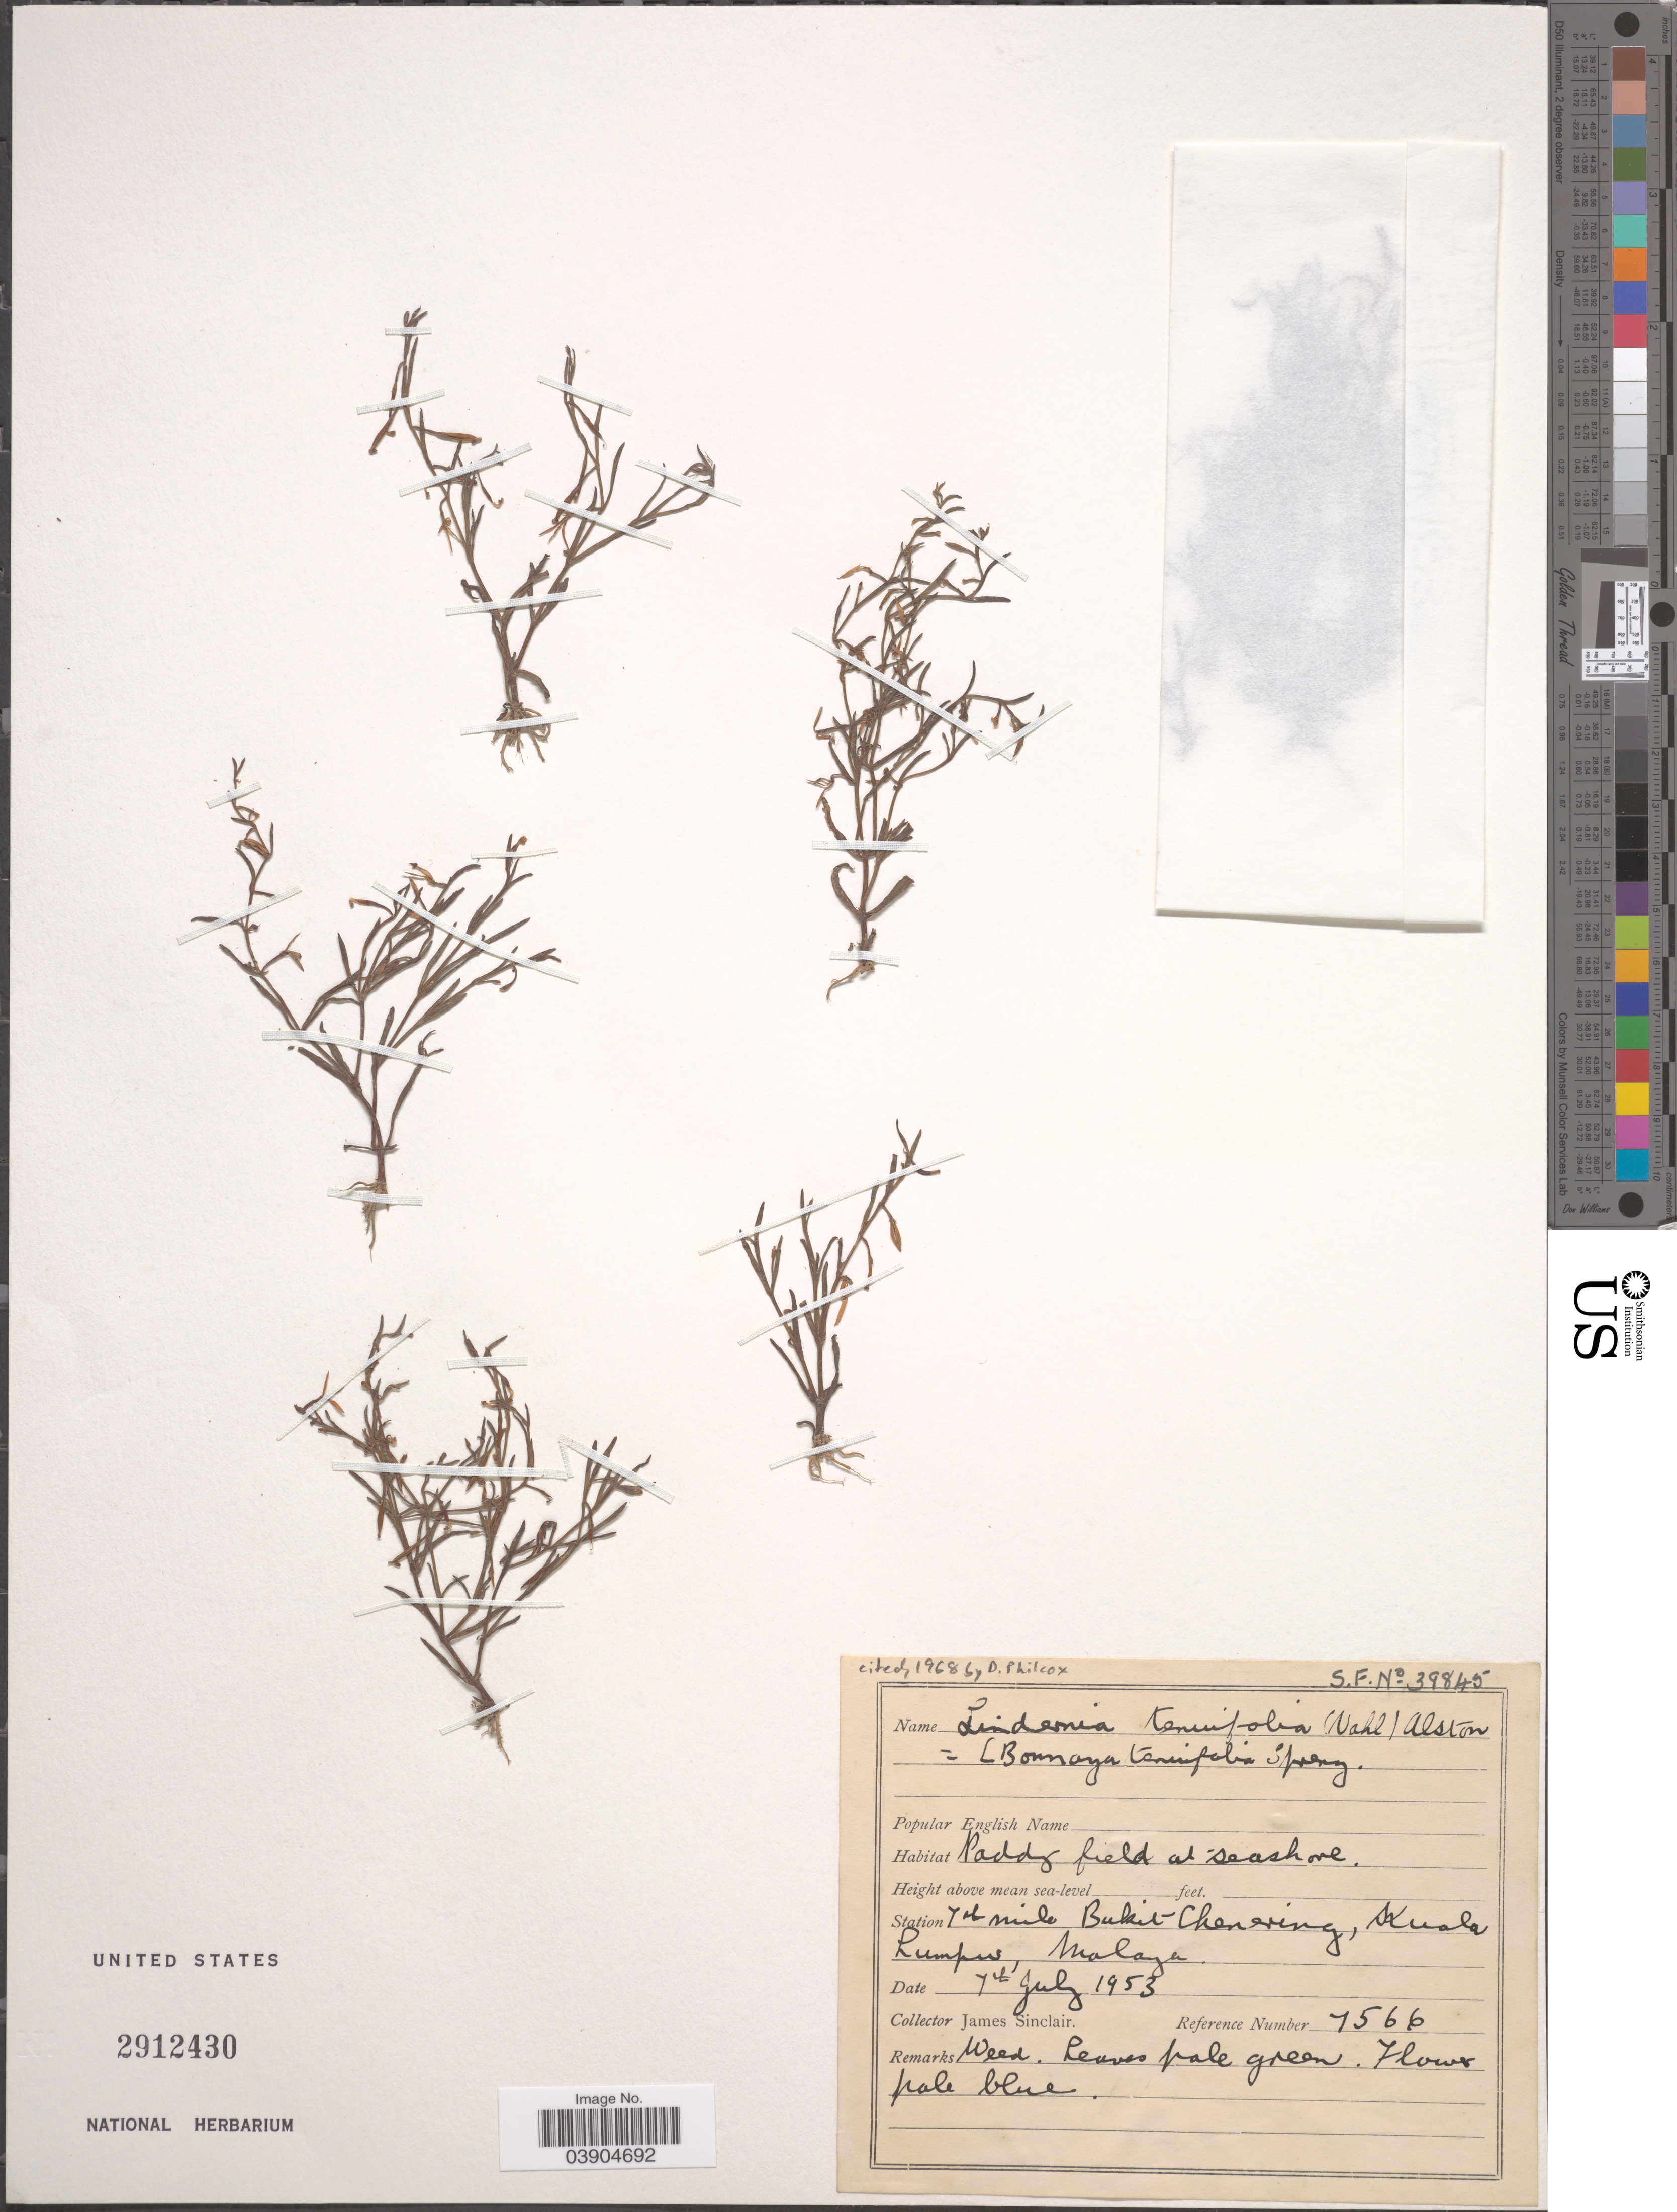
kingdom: Plantae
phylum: Tracheophyta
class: Magnoliopsida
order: Lamiales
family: Linderniaceae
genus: Lindernia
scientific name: Lindernia tenuifolia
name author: (Colsm.) Alston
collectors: J. Sinclair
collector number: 7566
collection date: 1953-07-07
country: Malaysia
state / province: Kuala Lumpur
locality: Station 7th mile Bukit Chenering, Malaya.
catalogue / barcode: US 2912430